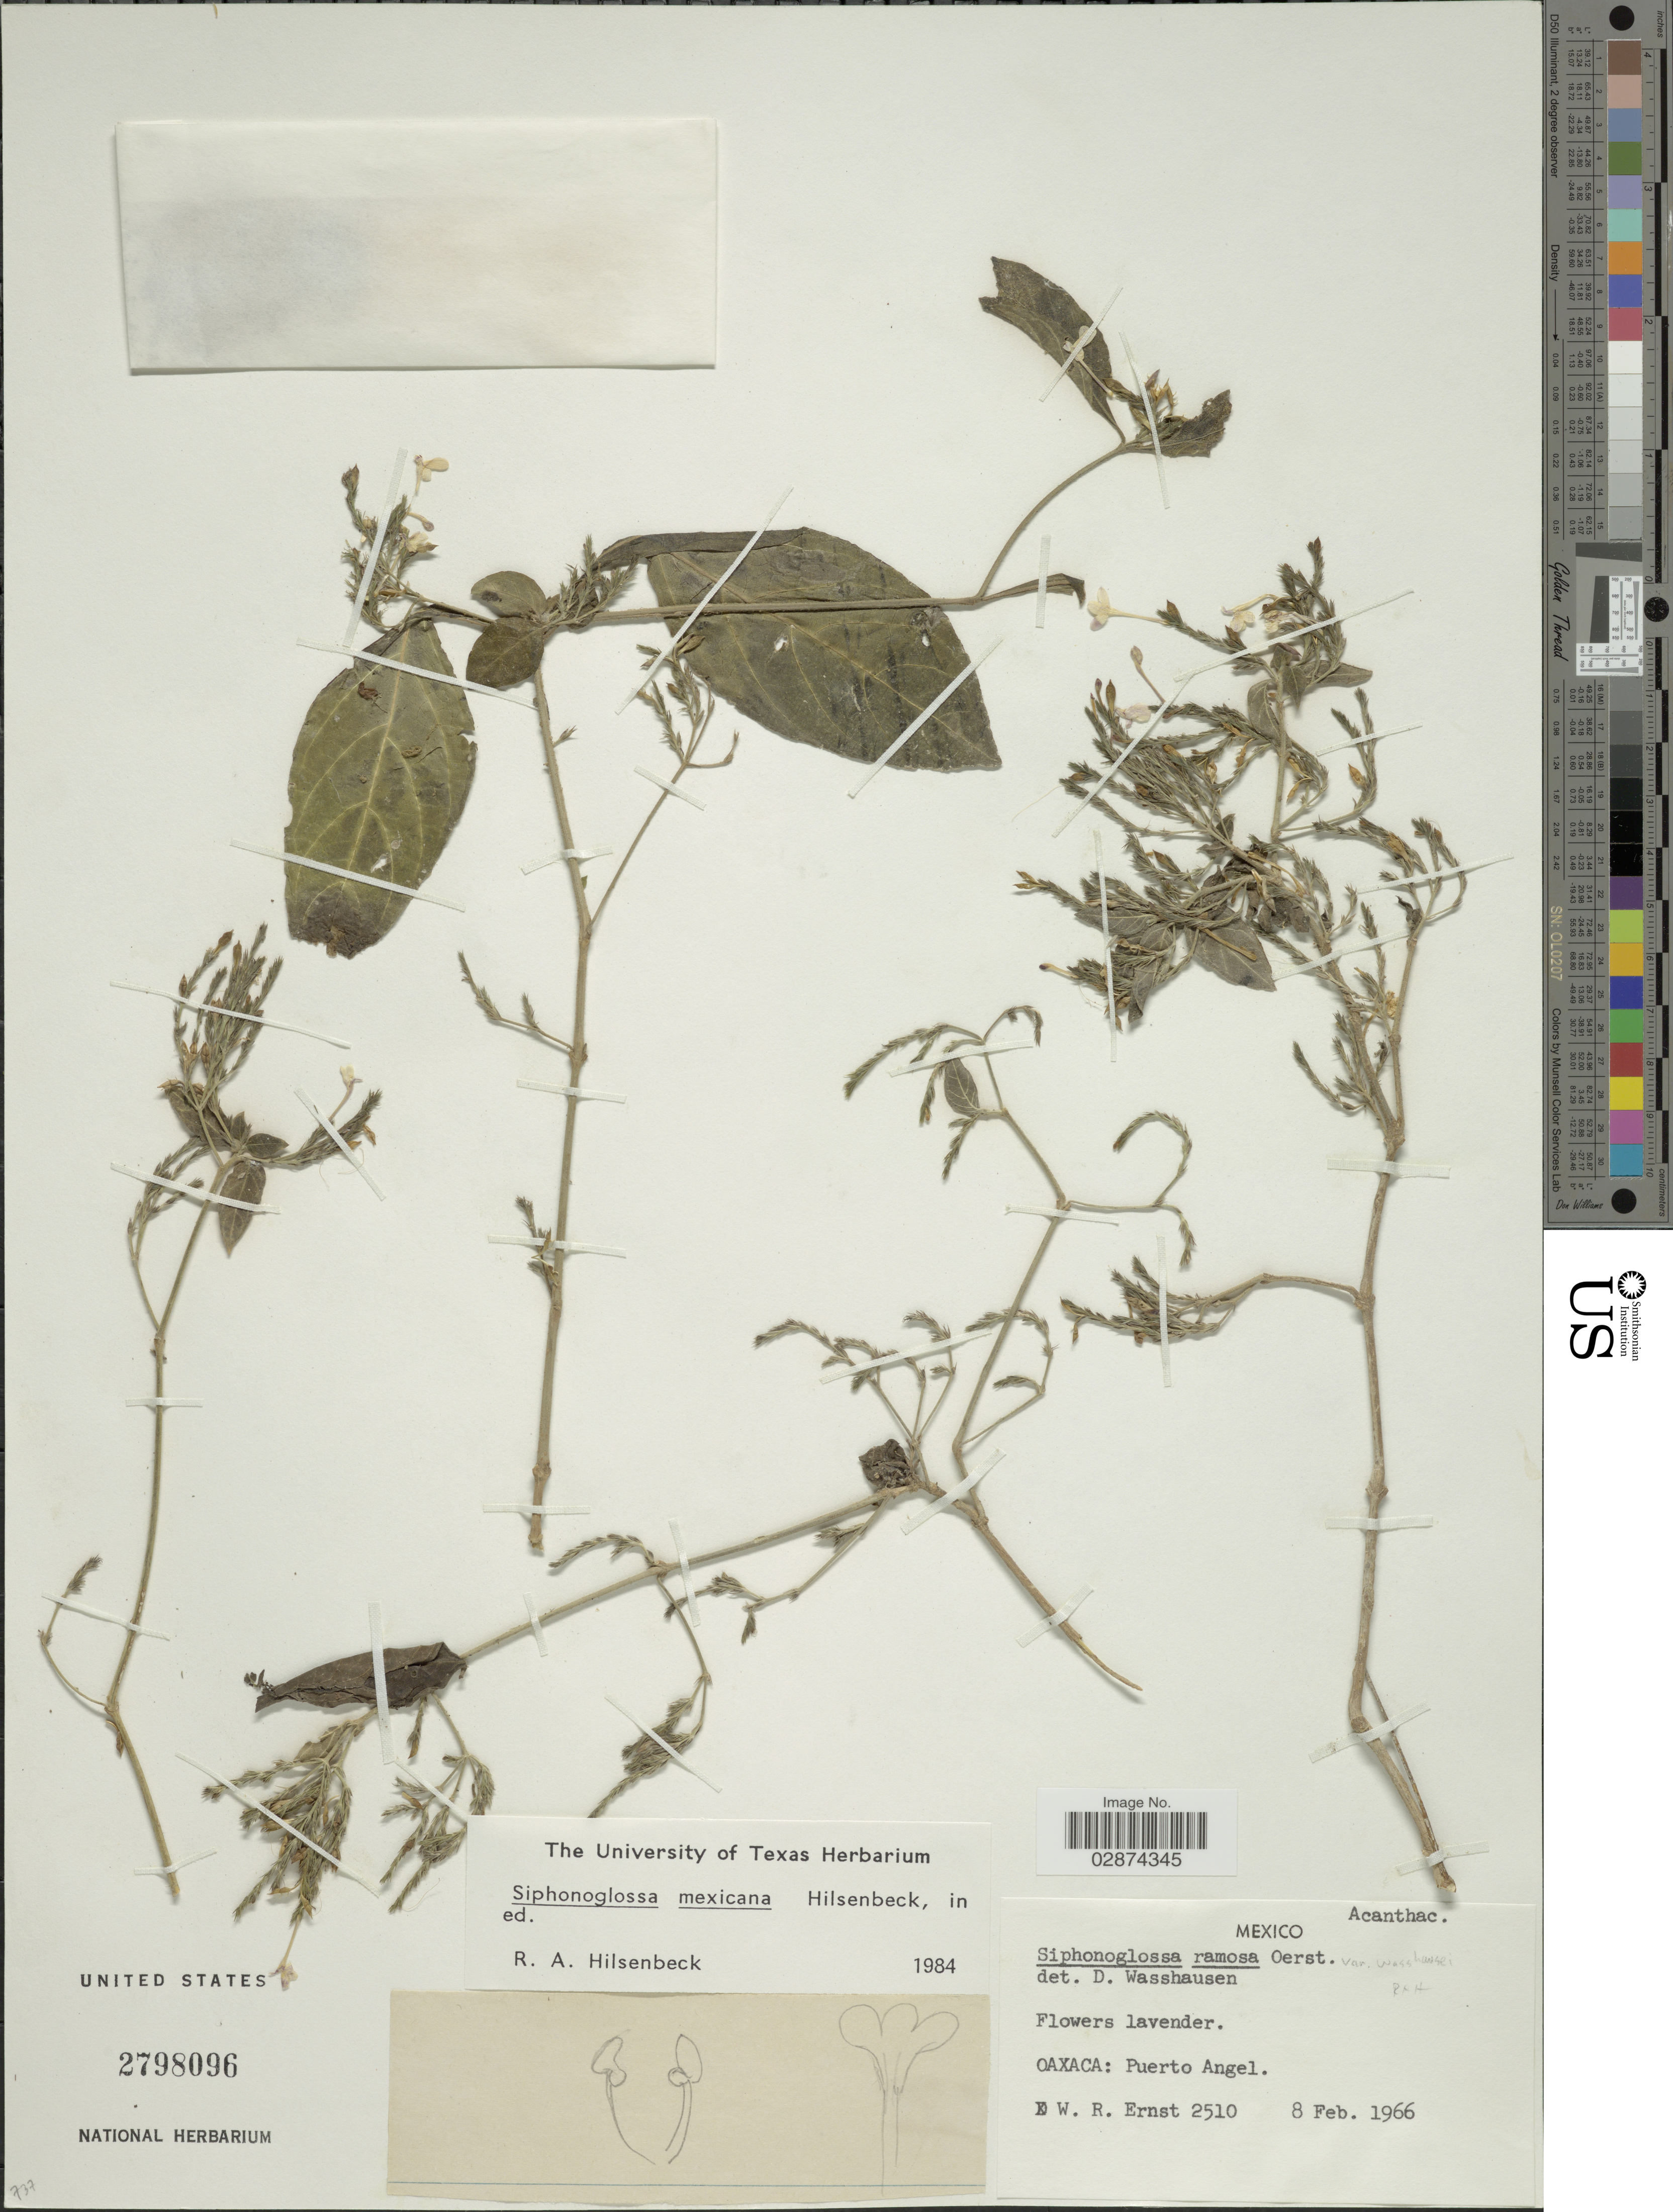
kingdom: Plantae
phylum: Tracheophyta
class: Magnoliopsida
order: Lamiales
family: Acanthaceae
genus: Justicia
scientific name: Justicia ramosa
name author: (Oerst.) V.A.W. Graham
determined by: Fisher, Amanda, (LOB), California State University, Long Beach (UNITED STATES)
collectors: W. R. Ernst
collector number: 2510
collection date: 1966-02-08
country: Mexico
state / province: Oaxaca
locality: Puerto Angel.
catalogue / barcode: US 2798096